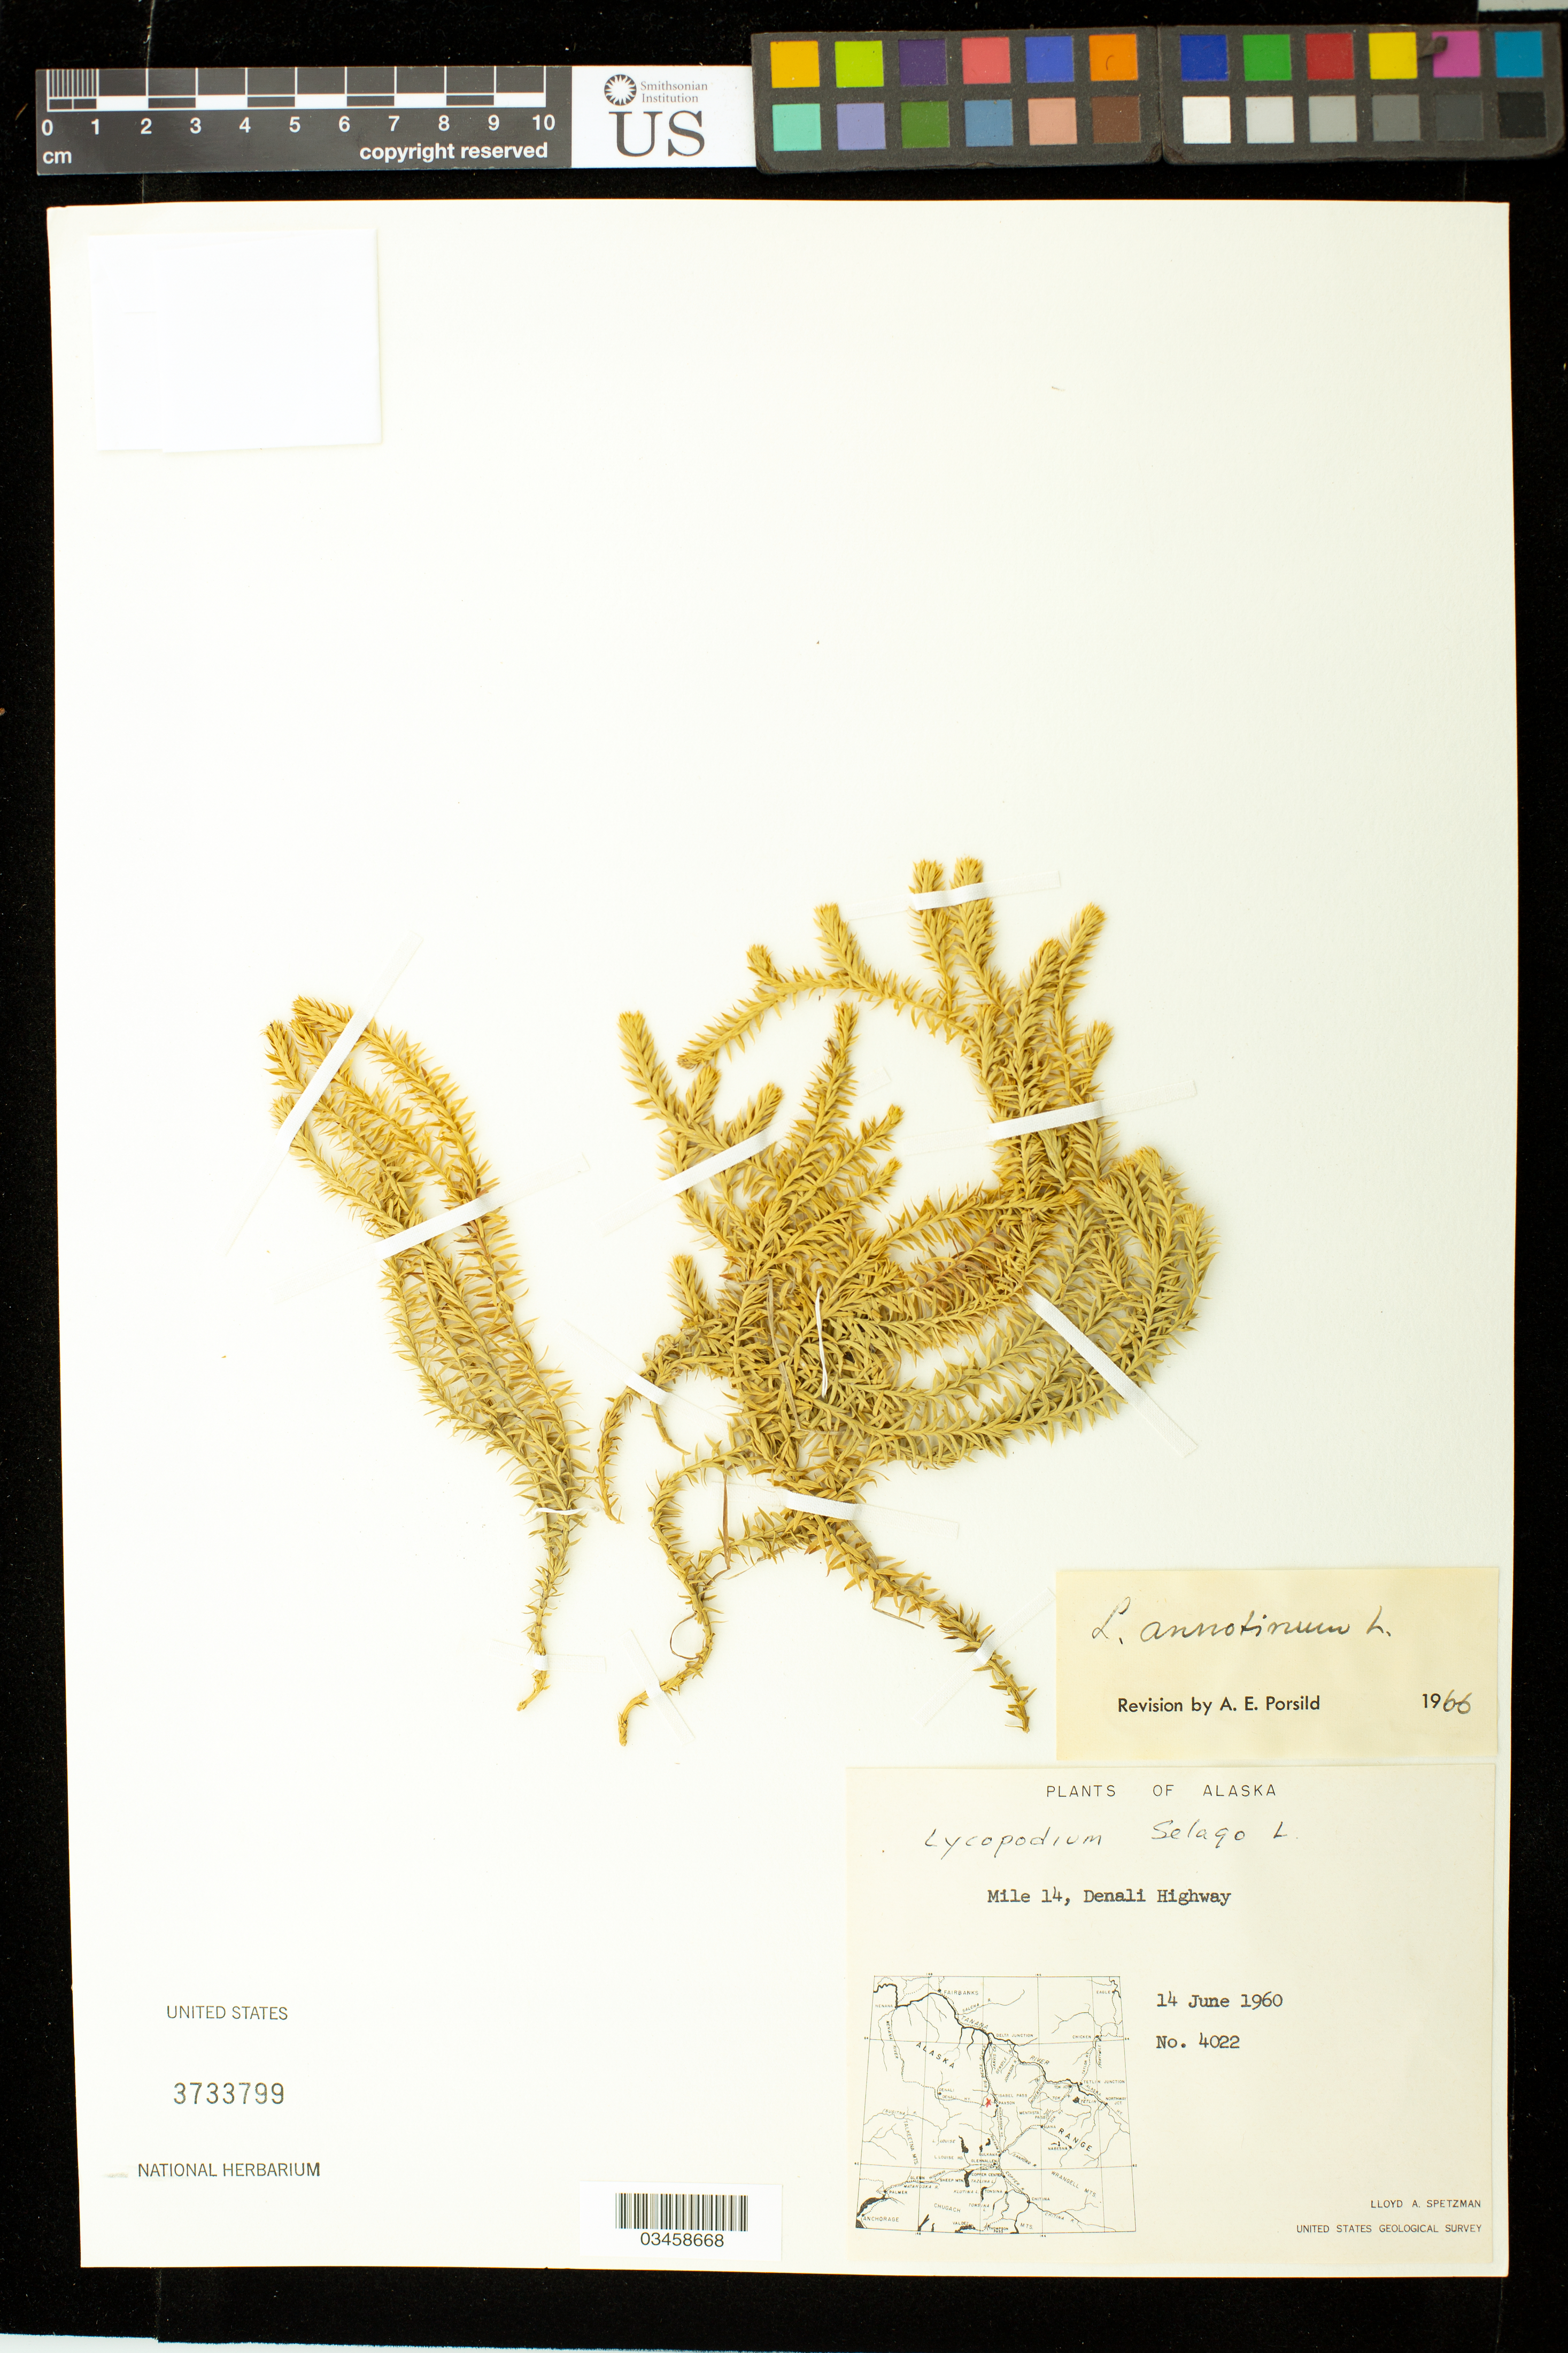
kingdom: Plantae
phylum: Tracheophyta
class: Lycopodiopsida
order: Lycopodiales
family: Lycopodiaceae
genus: Spinulum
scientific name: Spinulum annotinum subsp. annotinum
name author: (L.) A. Haines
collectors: L. Spetzman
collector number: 4022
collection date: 1960-06-14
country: United States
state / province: Alaska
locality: Mile 14, Denali Highway.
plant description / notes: OR # 231032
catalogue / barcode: US 3733799